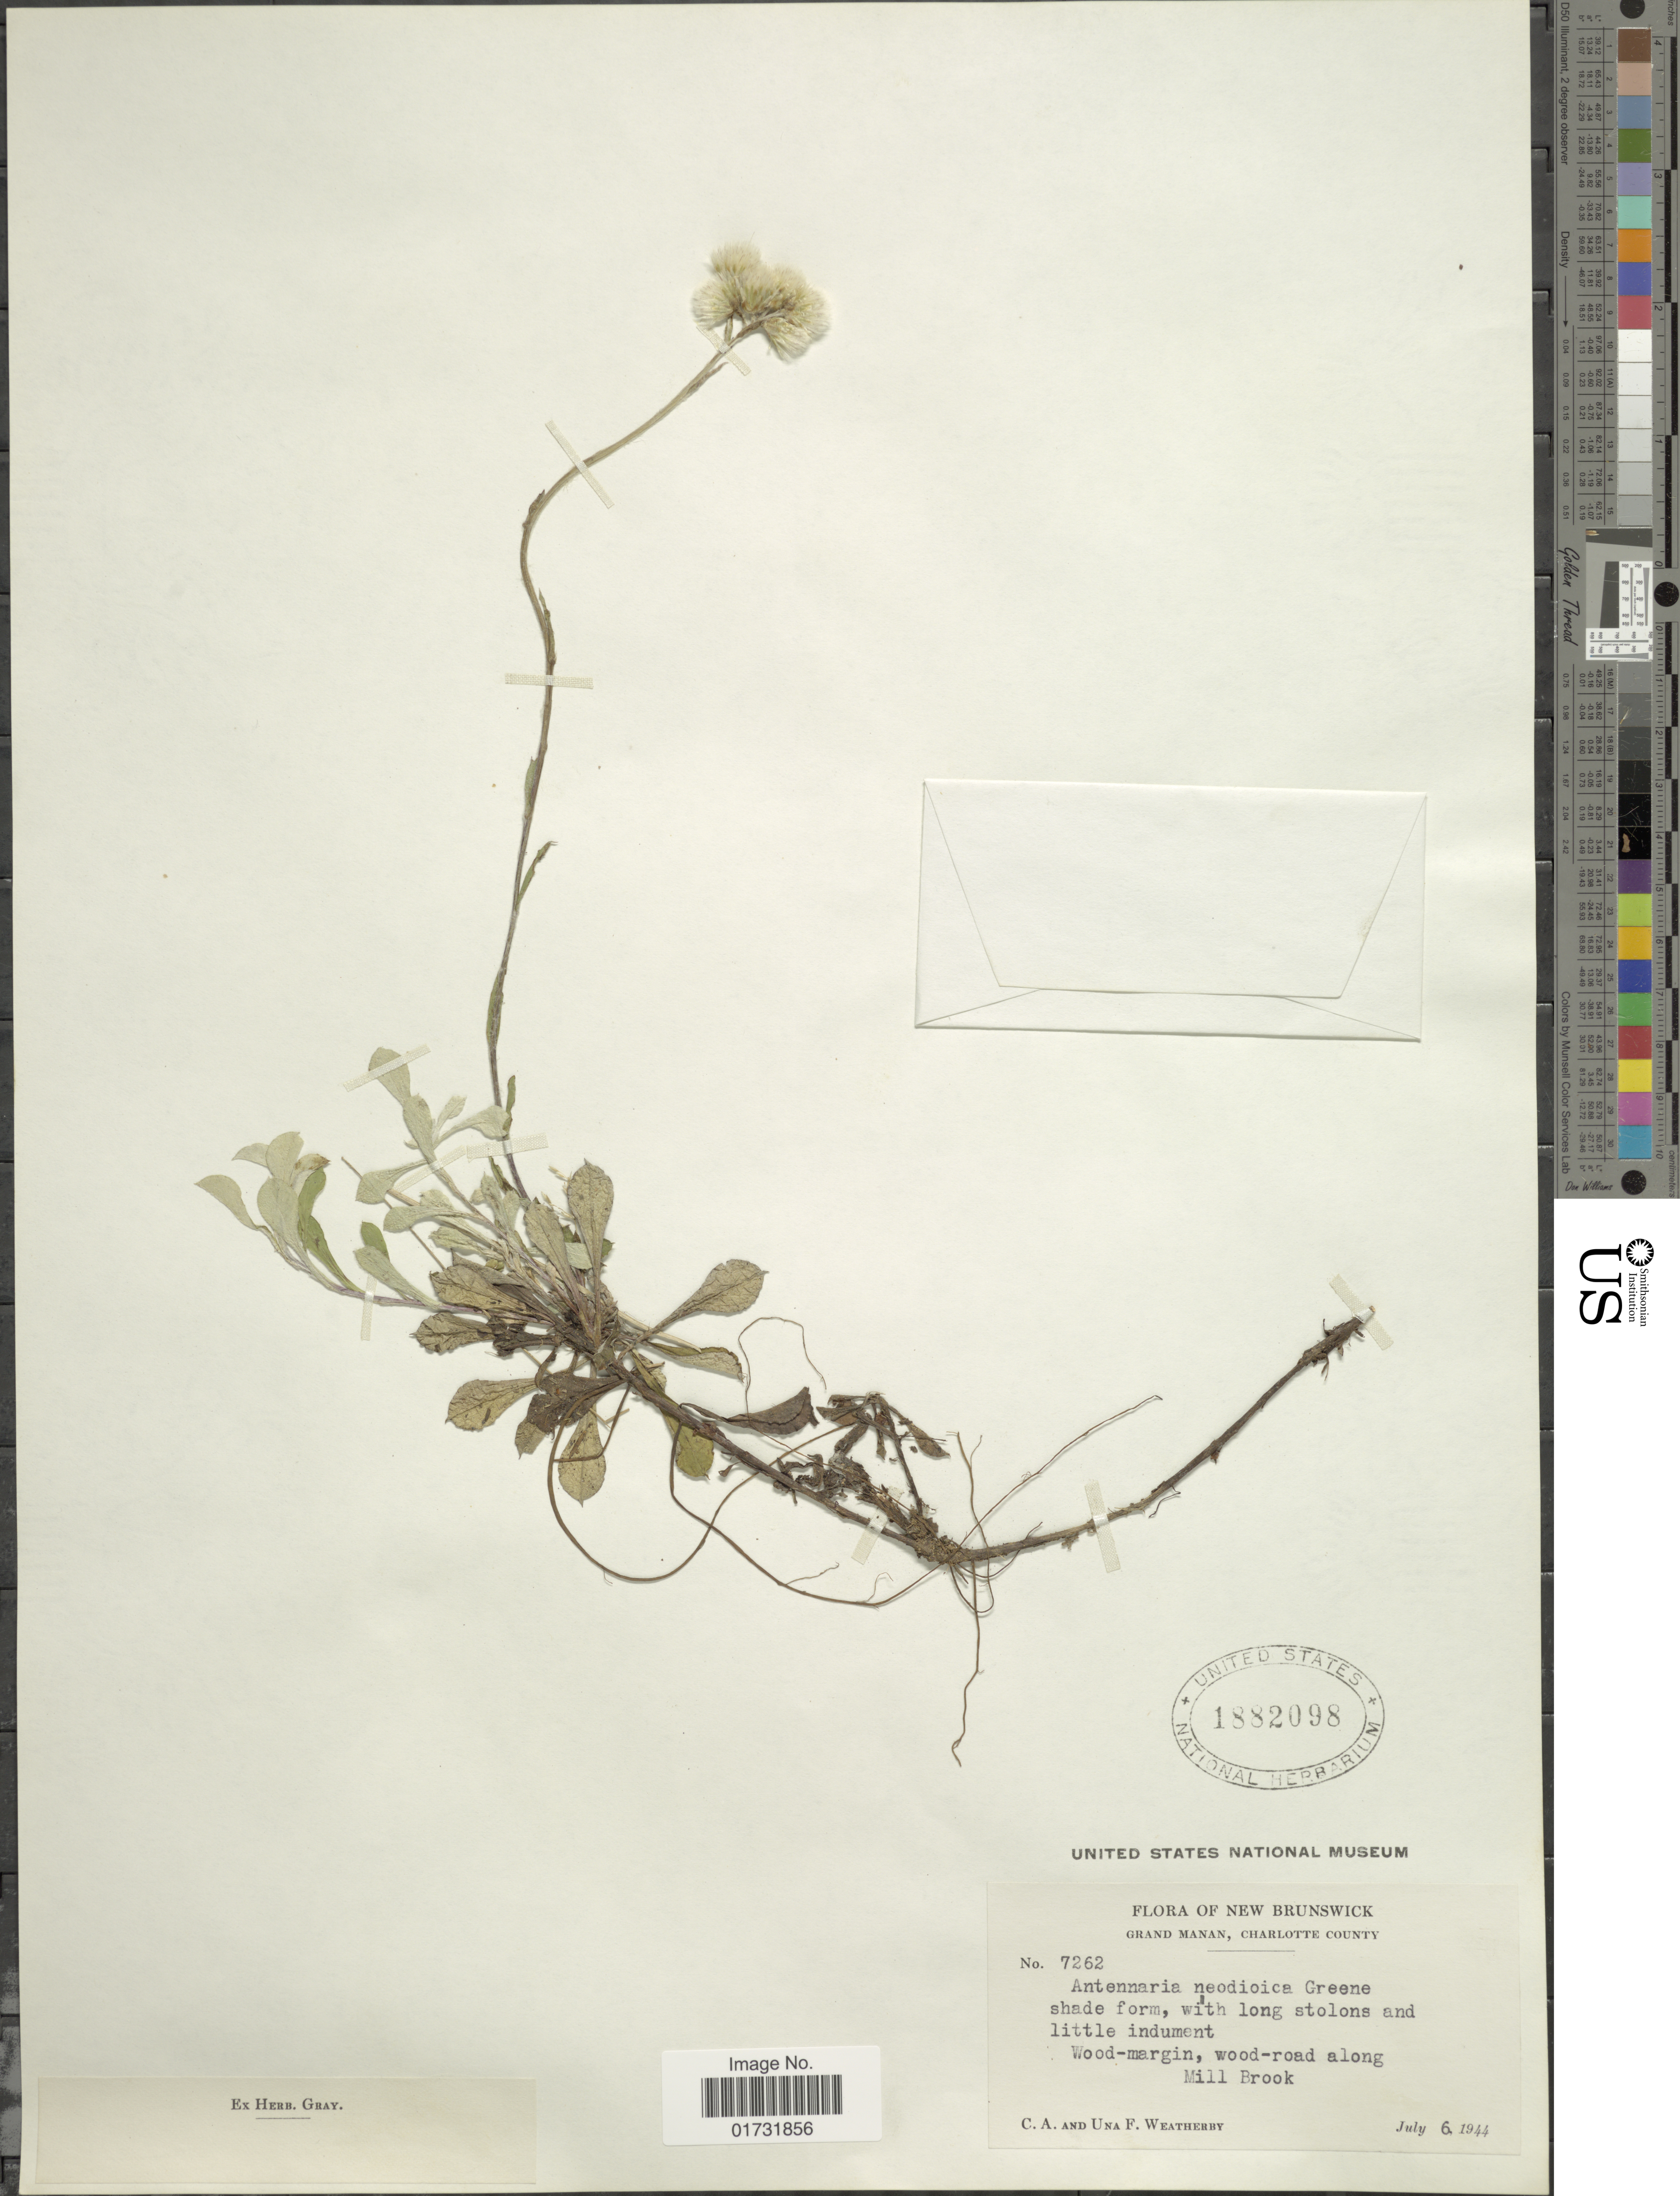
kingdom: Plantae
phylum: Tracheophyta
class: Magnoliopsida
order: Asterales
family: Asteraceae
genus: Antennaria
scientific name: Antennaria neodioica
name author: Greene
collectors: F. V. Coville & T. H. Kearney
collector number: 1555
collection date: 1899-07-01/1899-07-05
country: United States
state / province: Alaska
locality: Harriman. Kukak Bay, Alaska Peninsula [unsure placement]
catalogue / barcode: US 376710